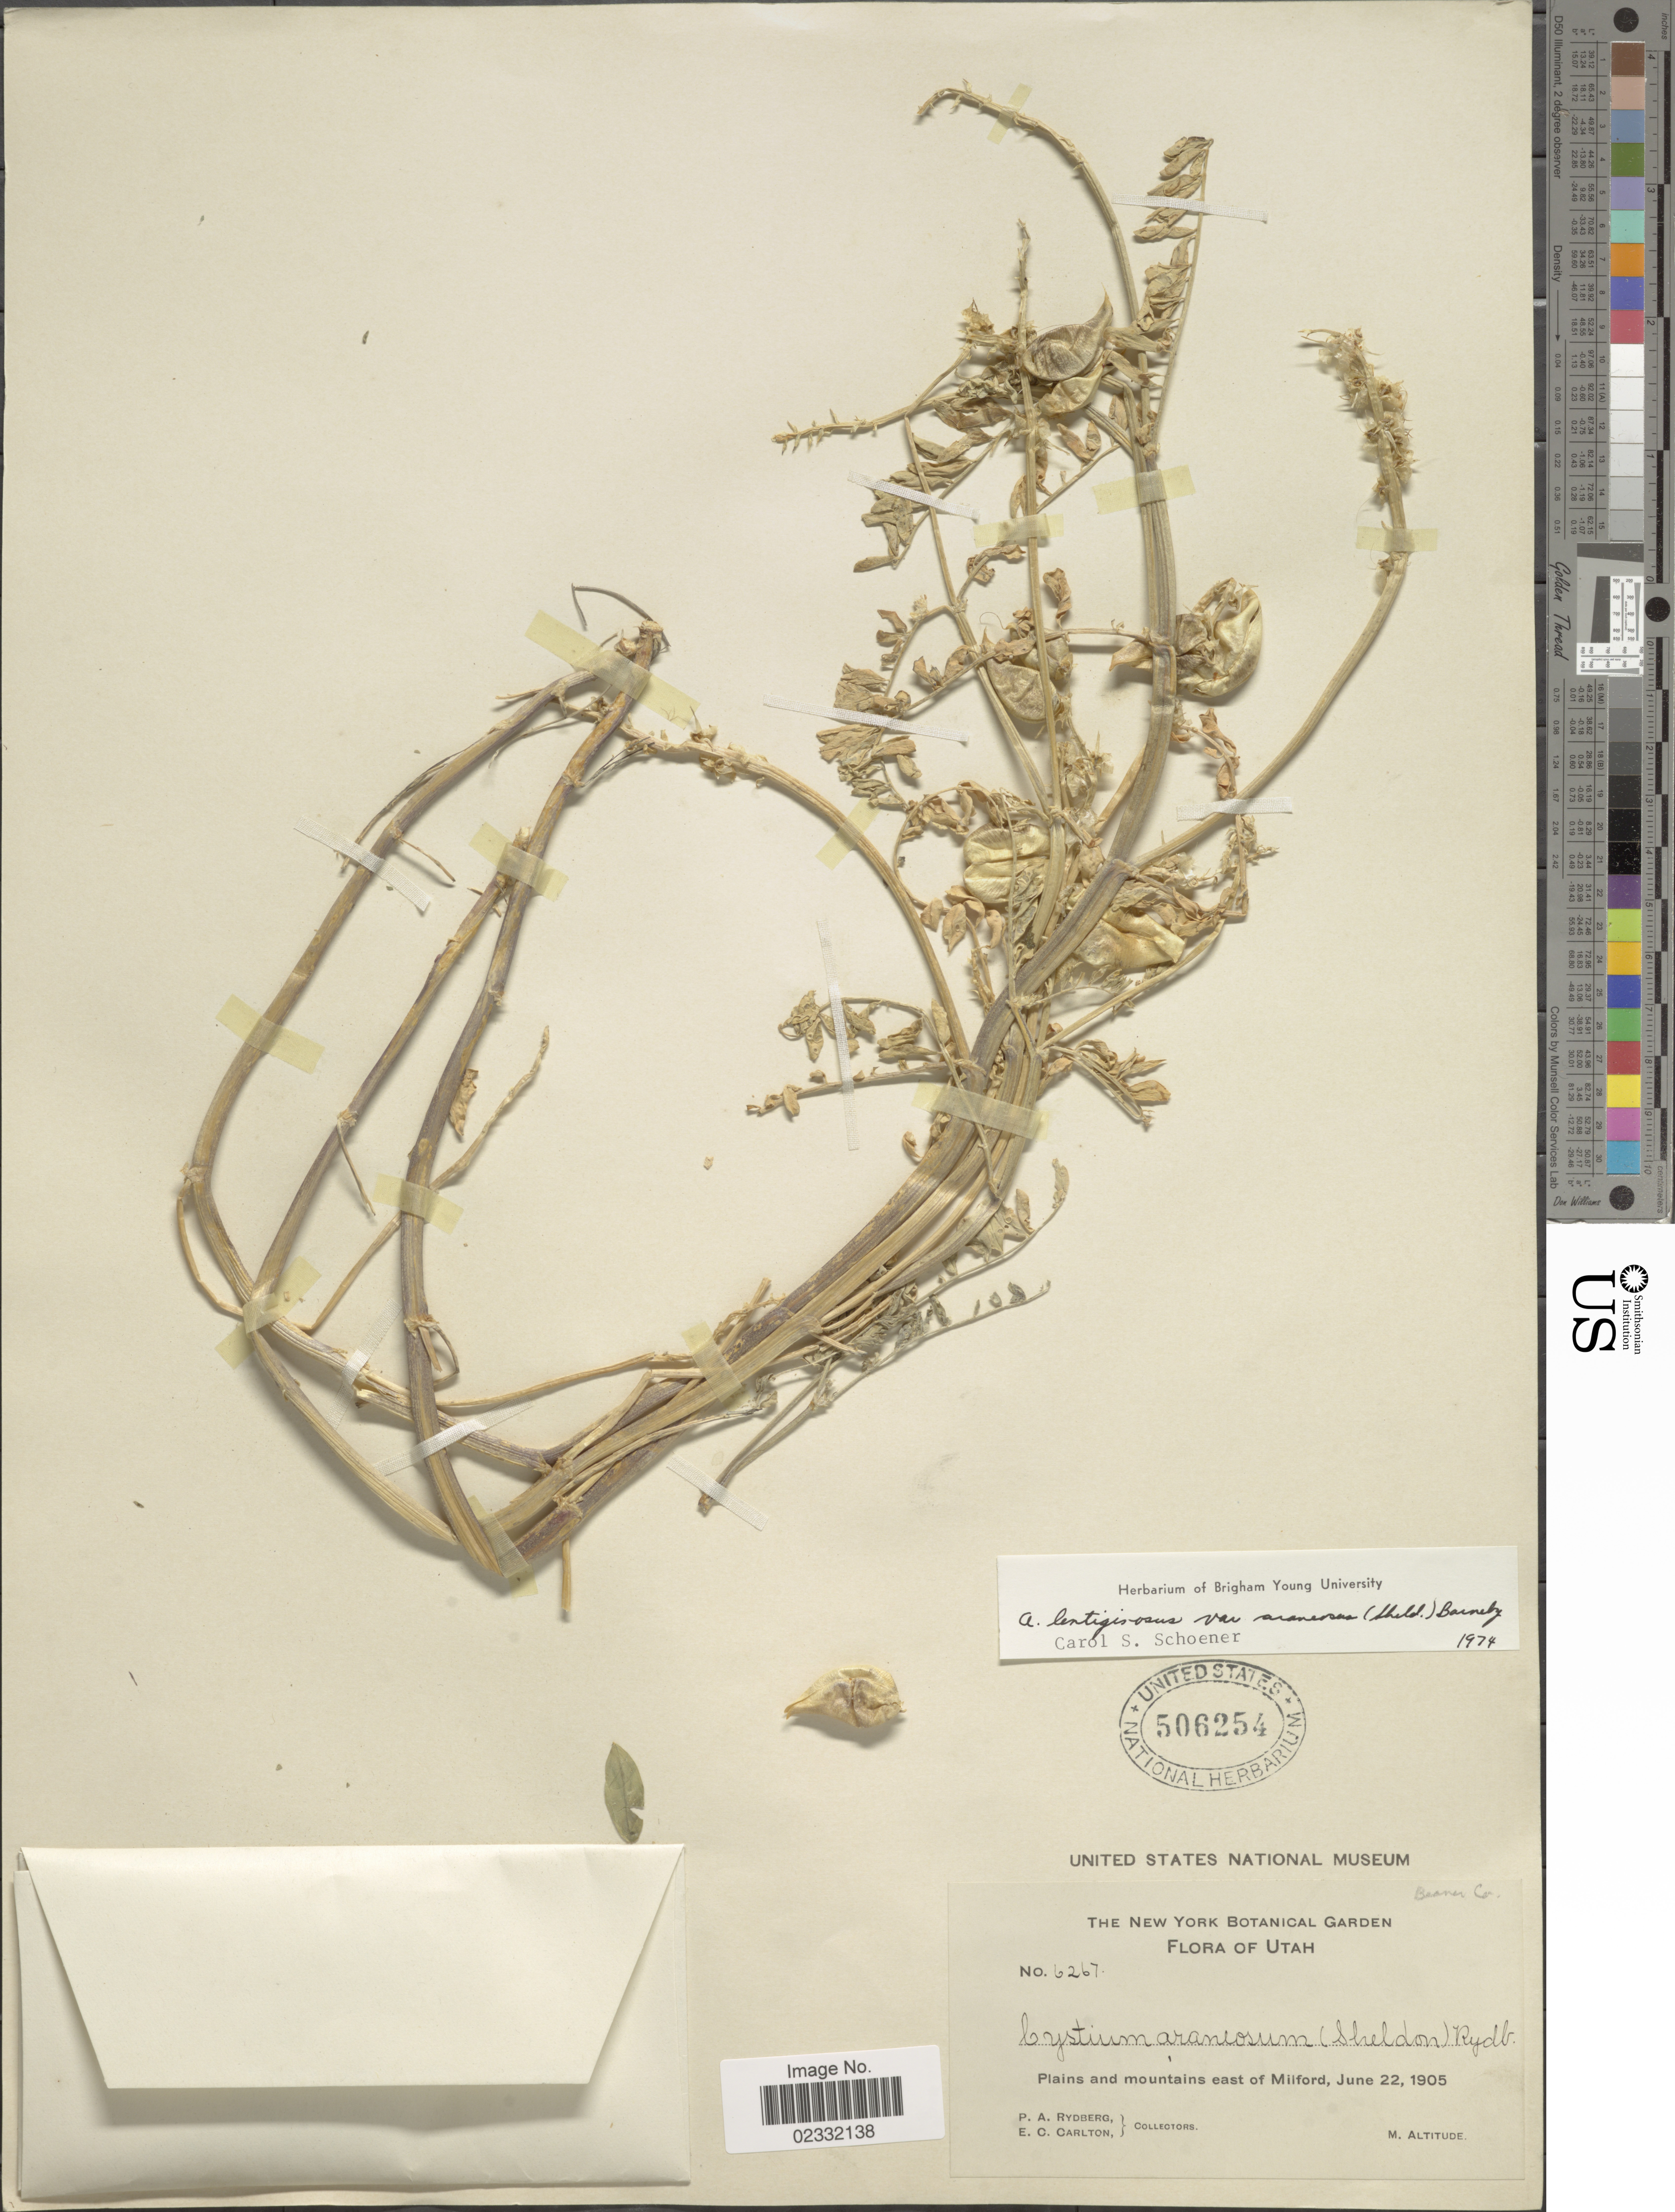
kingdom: Plantae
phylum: Tracheophyta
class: Magnoliopsida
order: Fabales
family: Fabaceae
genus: Astragalus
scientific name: Astragalus lentiginosus var. araneosus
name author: (E. Sheld.) Barneby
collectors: P. A. Rydberg & E. Carlton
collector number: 6267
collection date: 1905-06-22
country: United States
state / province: Utah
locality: Plains and mountains east of Milford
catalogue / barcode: US 506254